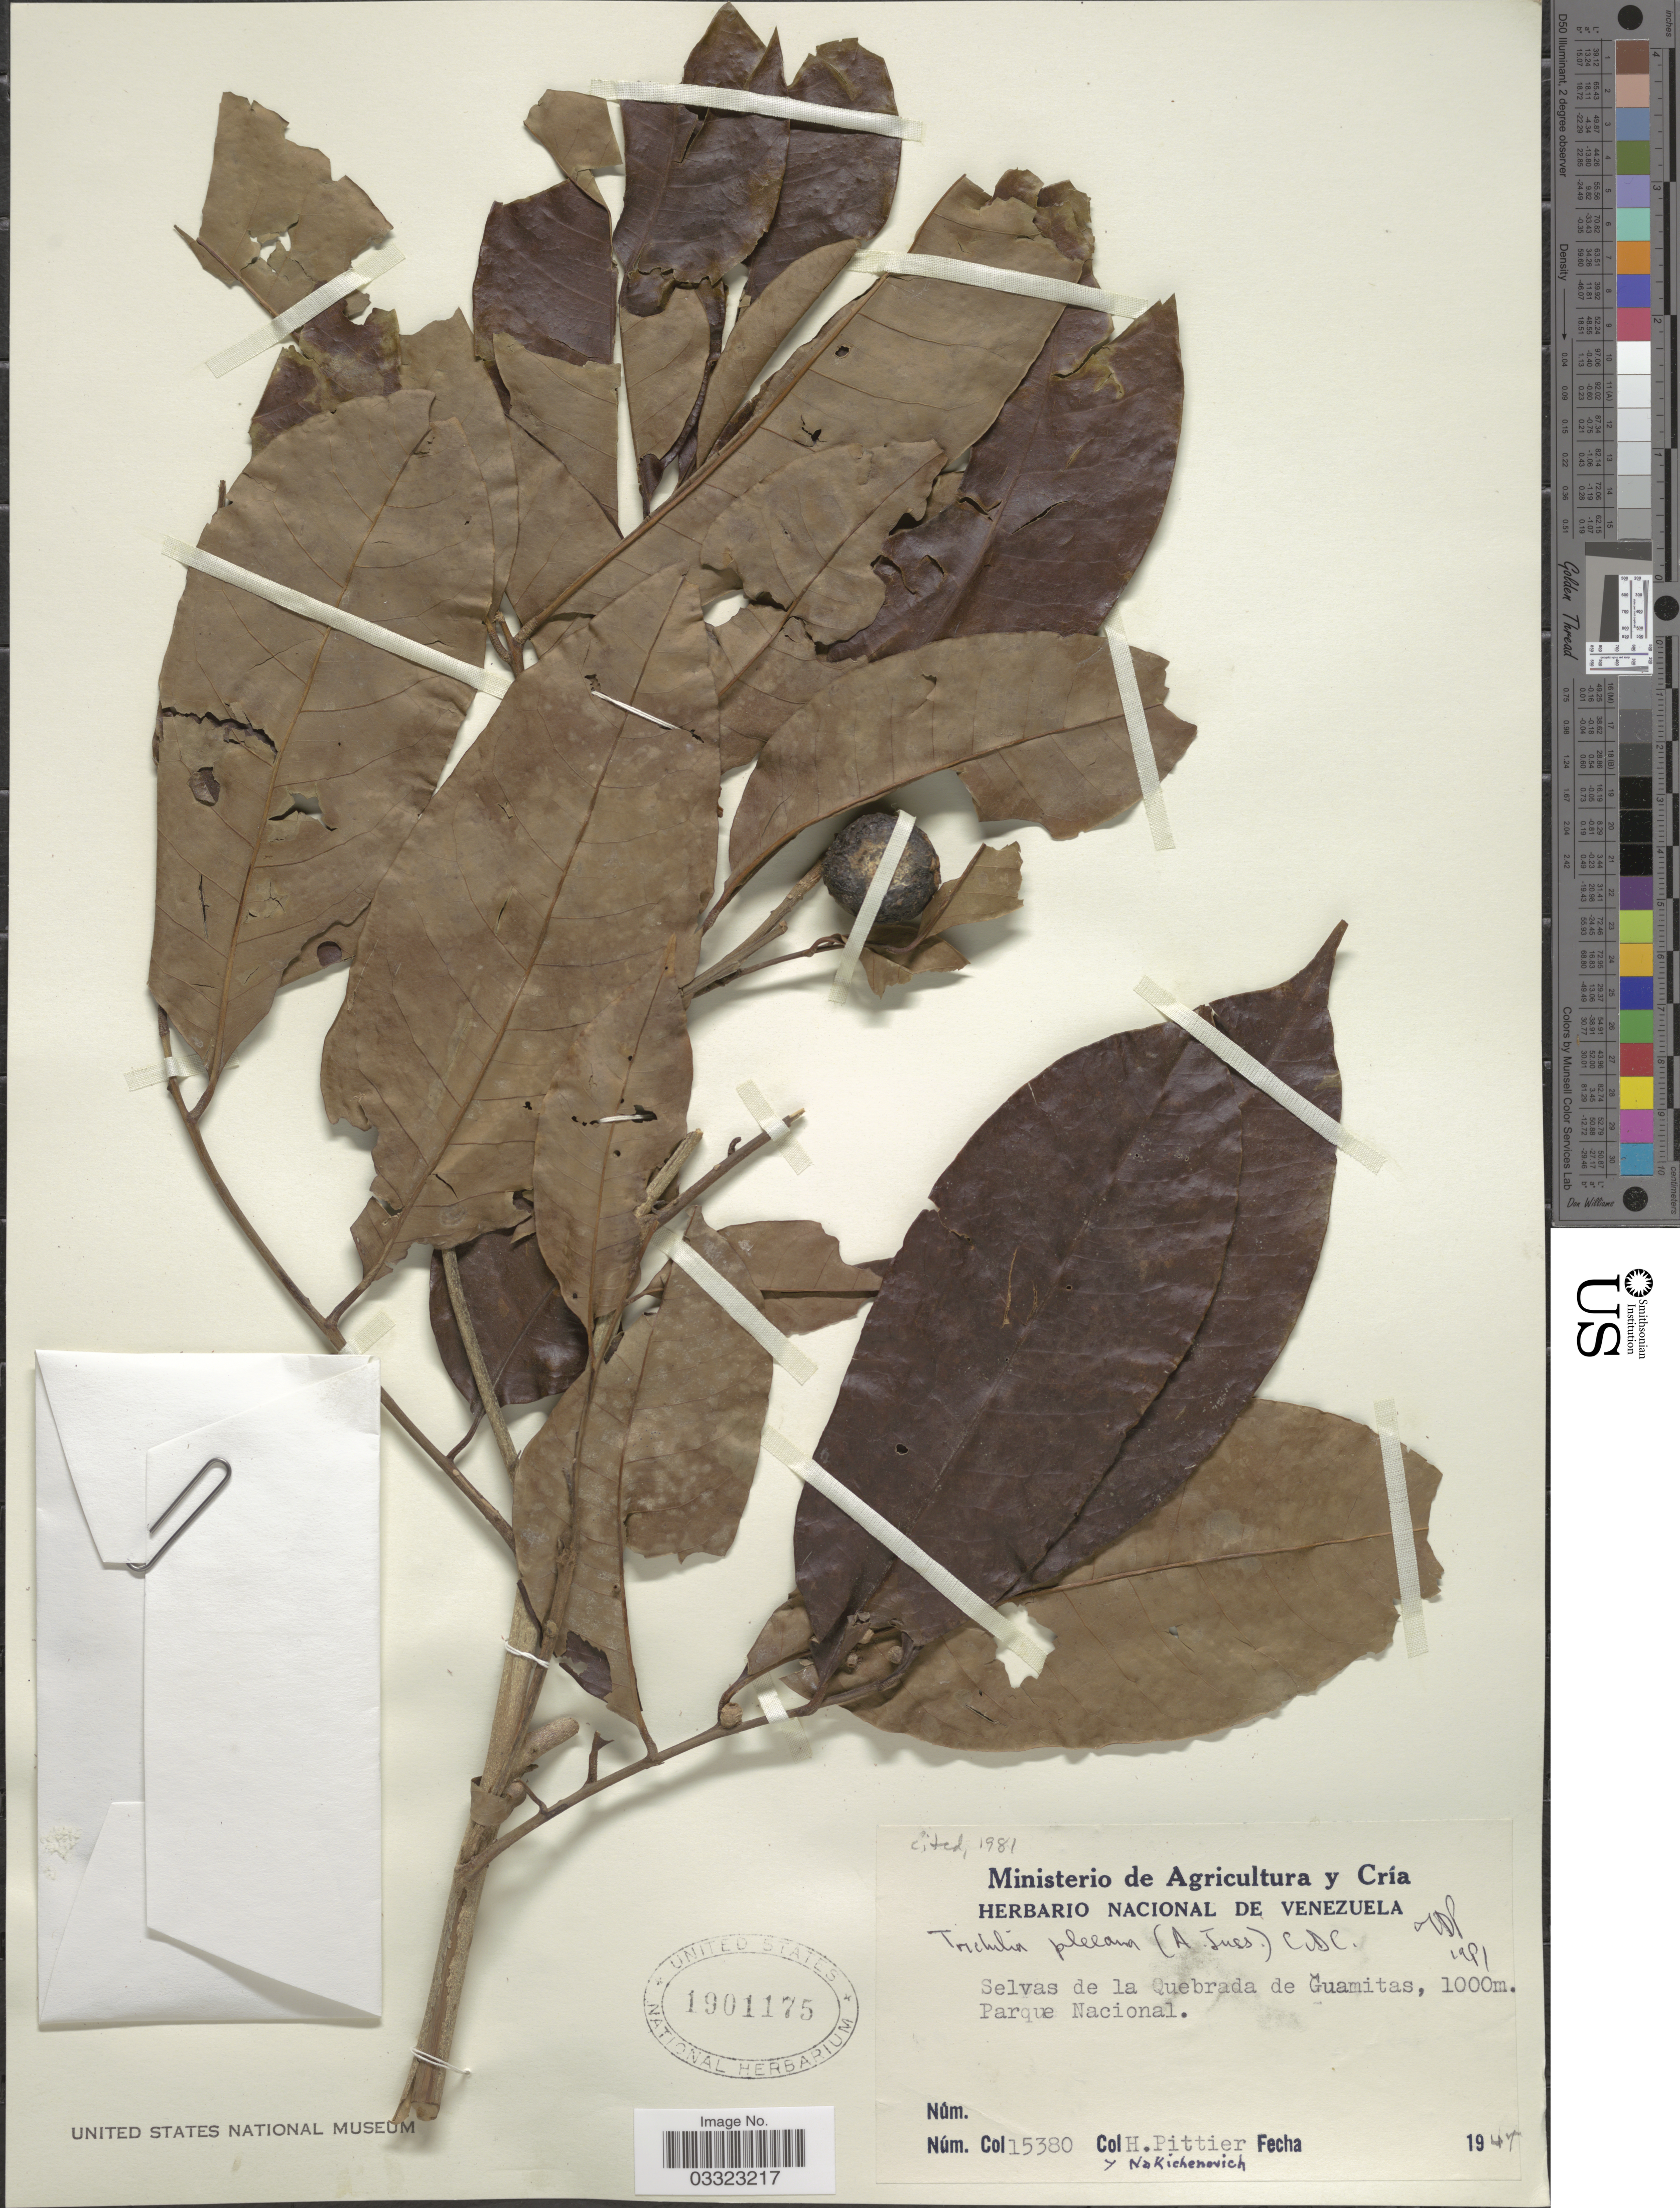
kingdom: Plantae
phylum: Tracheophyta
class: Magnoliopsida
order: Sapindales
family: Meliaceae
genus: Trichilia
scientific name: Trichilia pleeana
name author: (A. Juss.) C. DC.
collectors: H. F. Pittier & Nakichenovich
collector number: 15380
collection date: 1947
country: Venezuela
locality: Selvas dela Quebrada de Guamitas, Parque Nacional.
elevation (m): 1000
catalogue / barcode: US 1901175